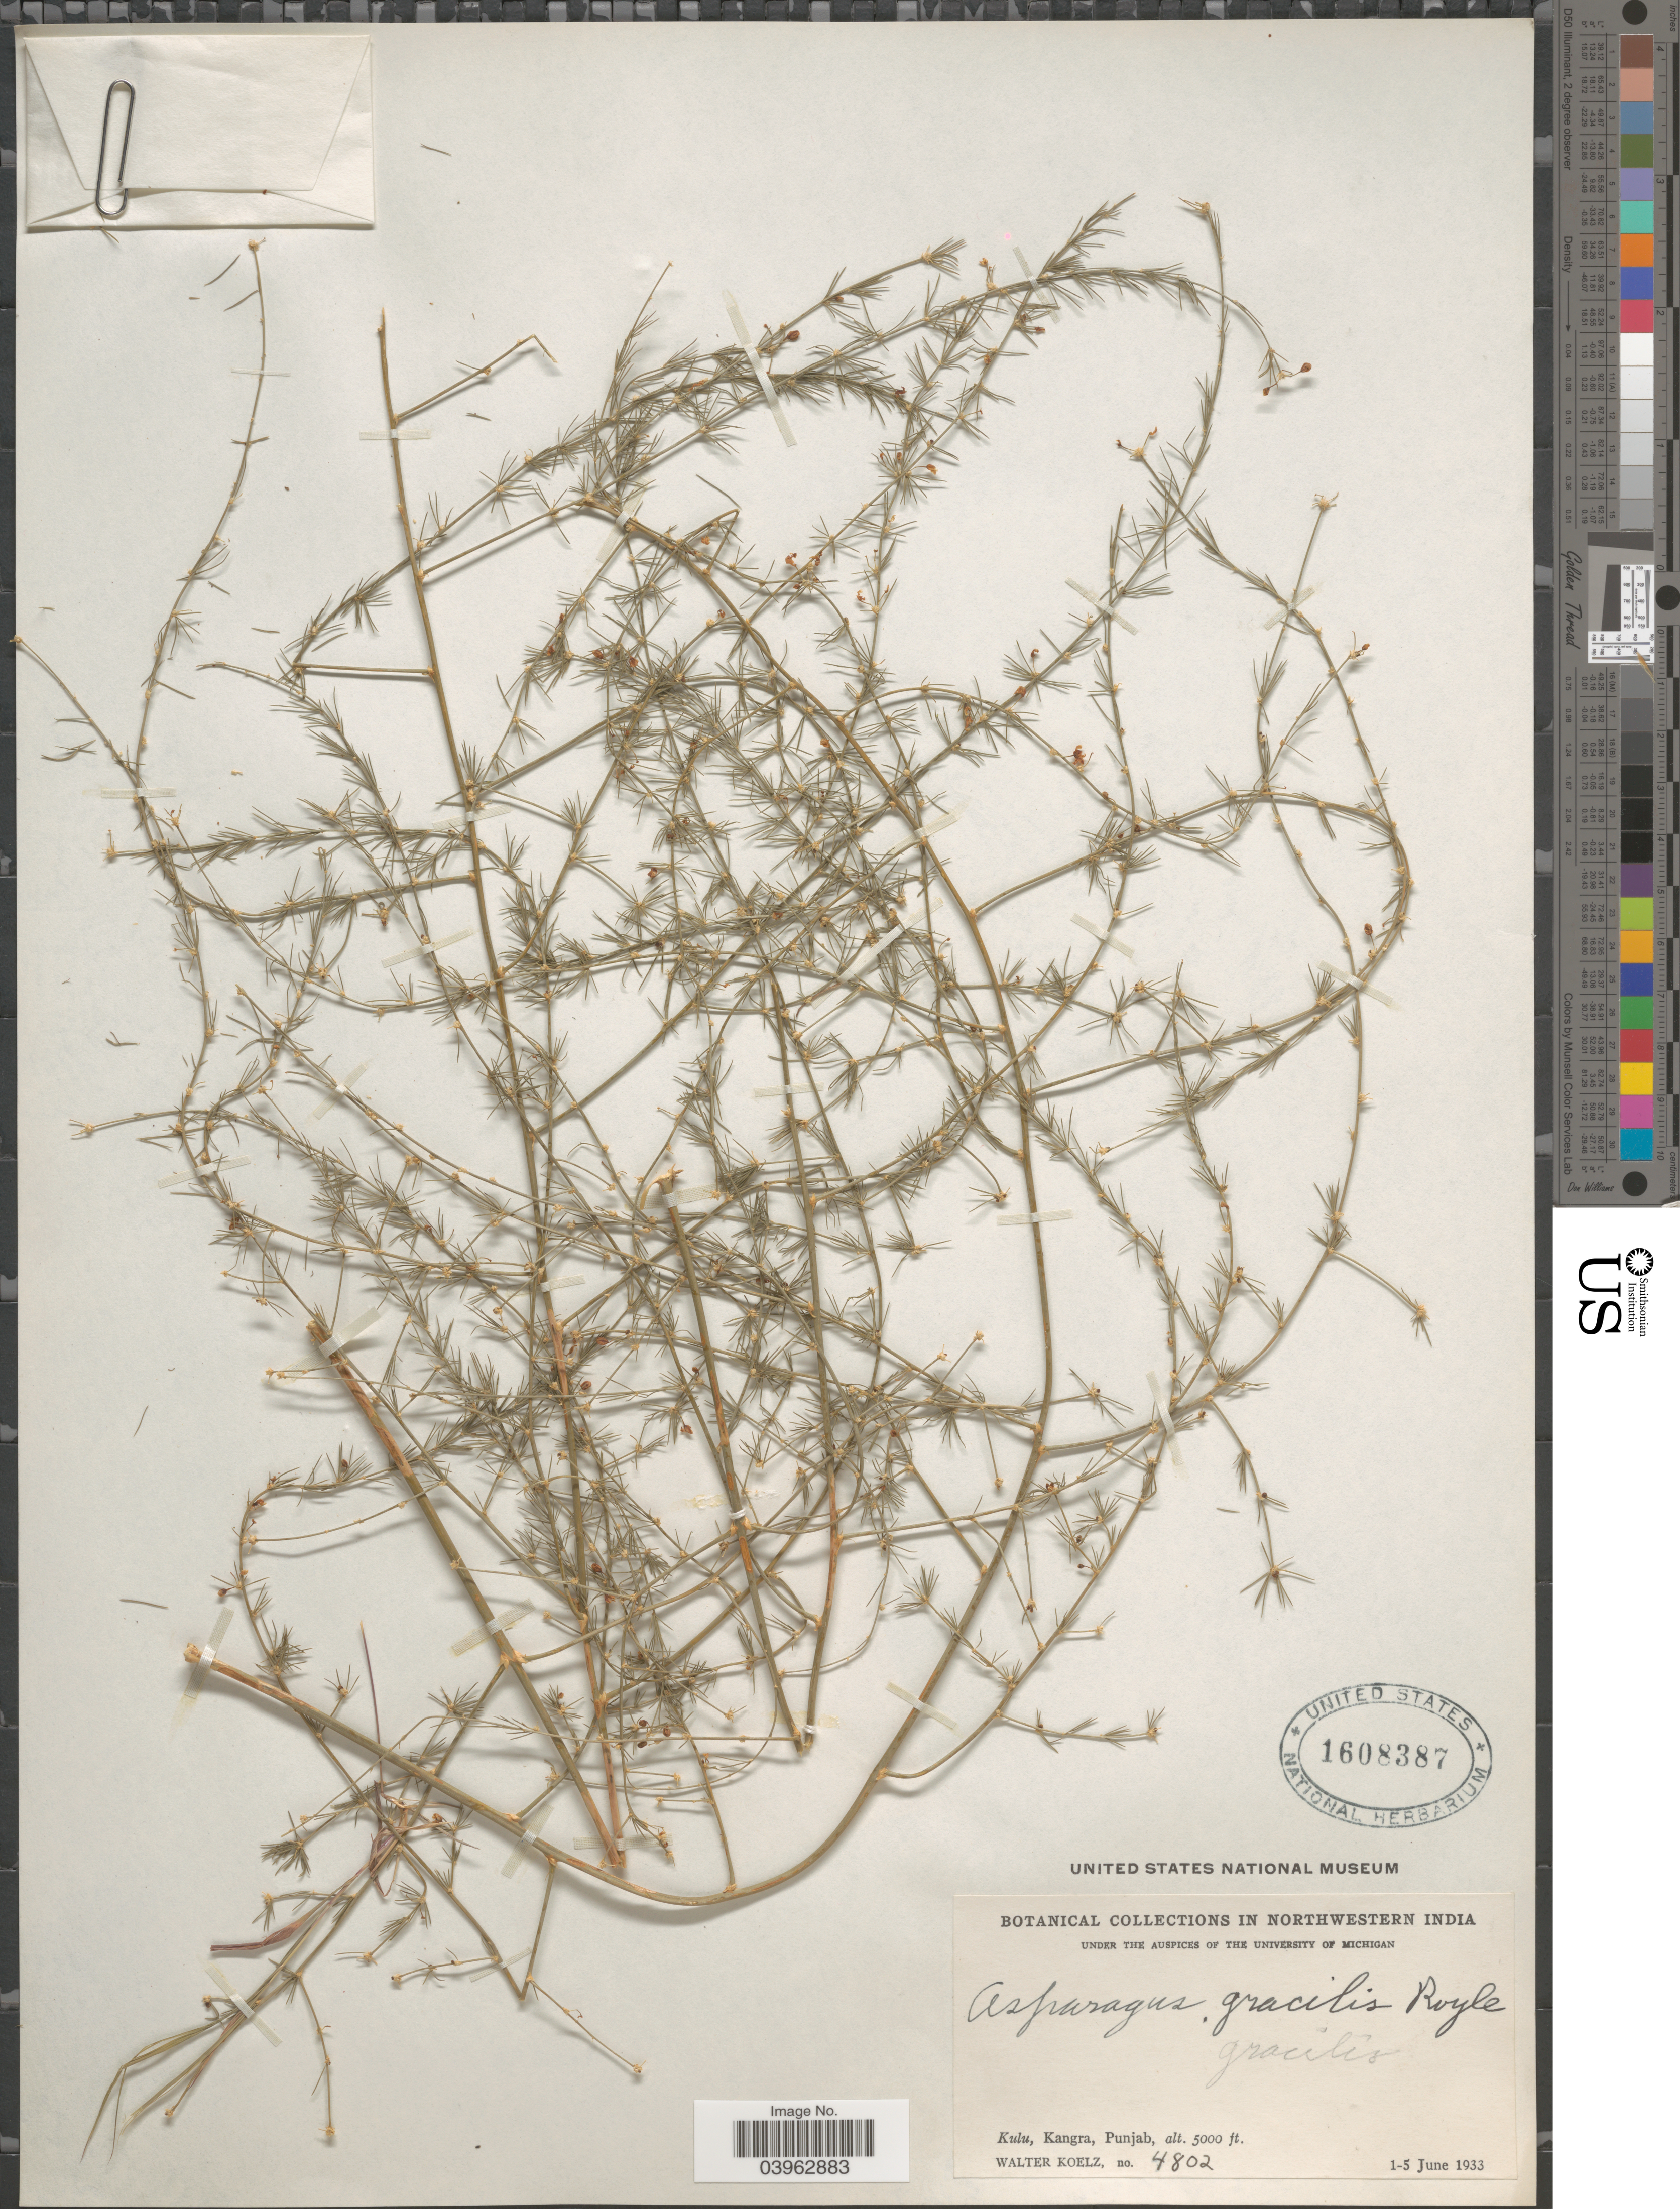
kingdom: Plantae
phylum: Tracheophyta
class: Liliopsida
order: Asparagales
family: Asparagaceae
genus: Asparagus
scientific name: Asparagus gracilis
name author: Salisb.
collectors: W. N. Koelz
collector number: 4802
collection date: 1933-06-01/1933-06-05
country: India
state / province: Punjab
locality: Northwestern India. Kulu, Kangra, Punjab.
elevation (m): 1524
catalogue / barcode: US 1608387